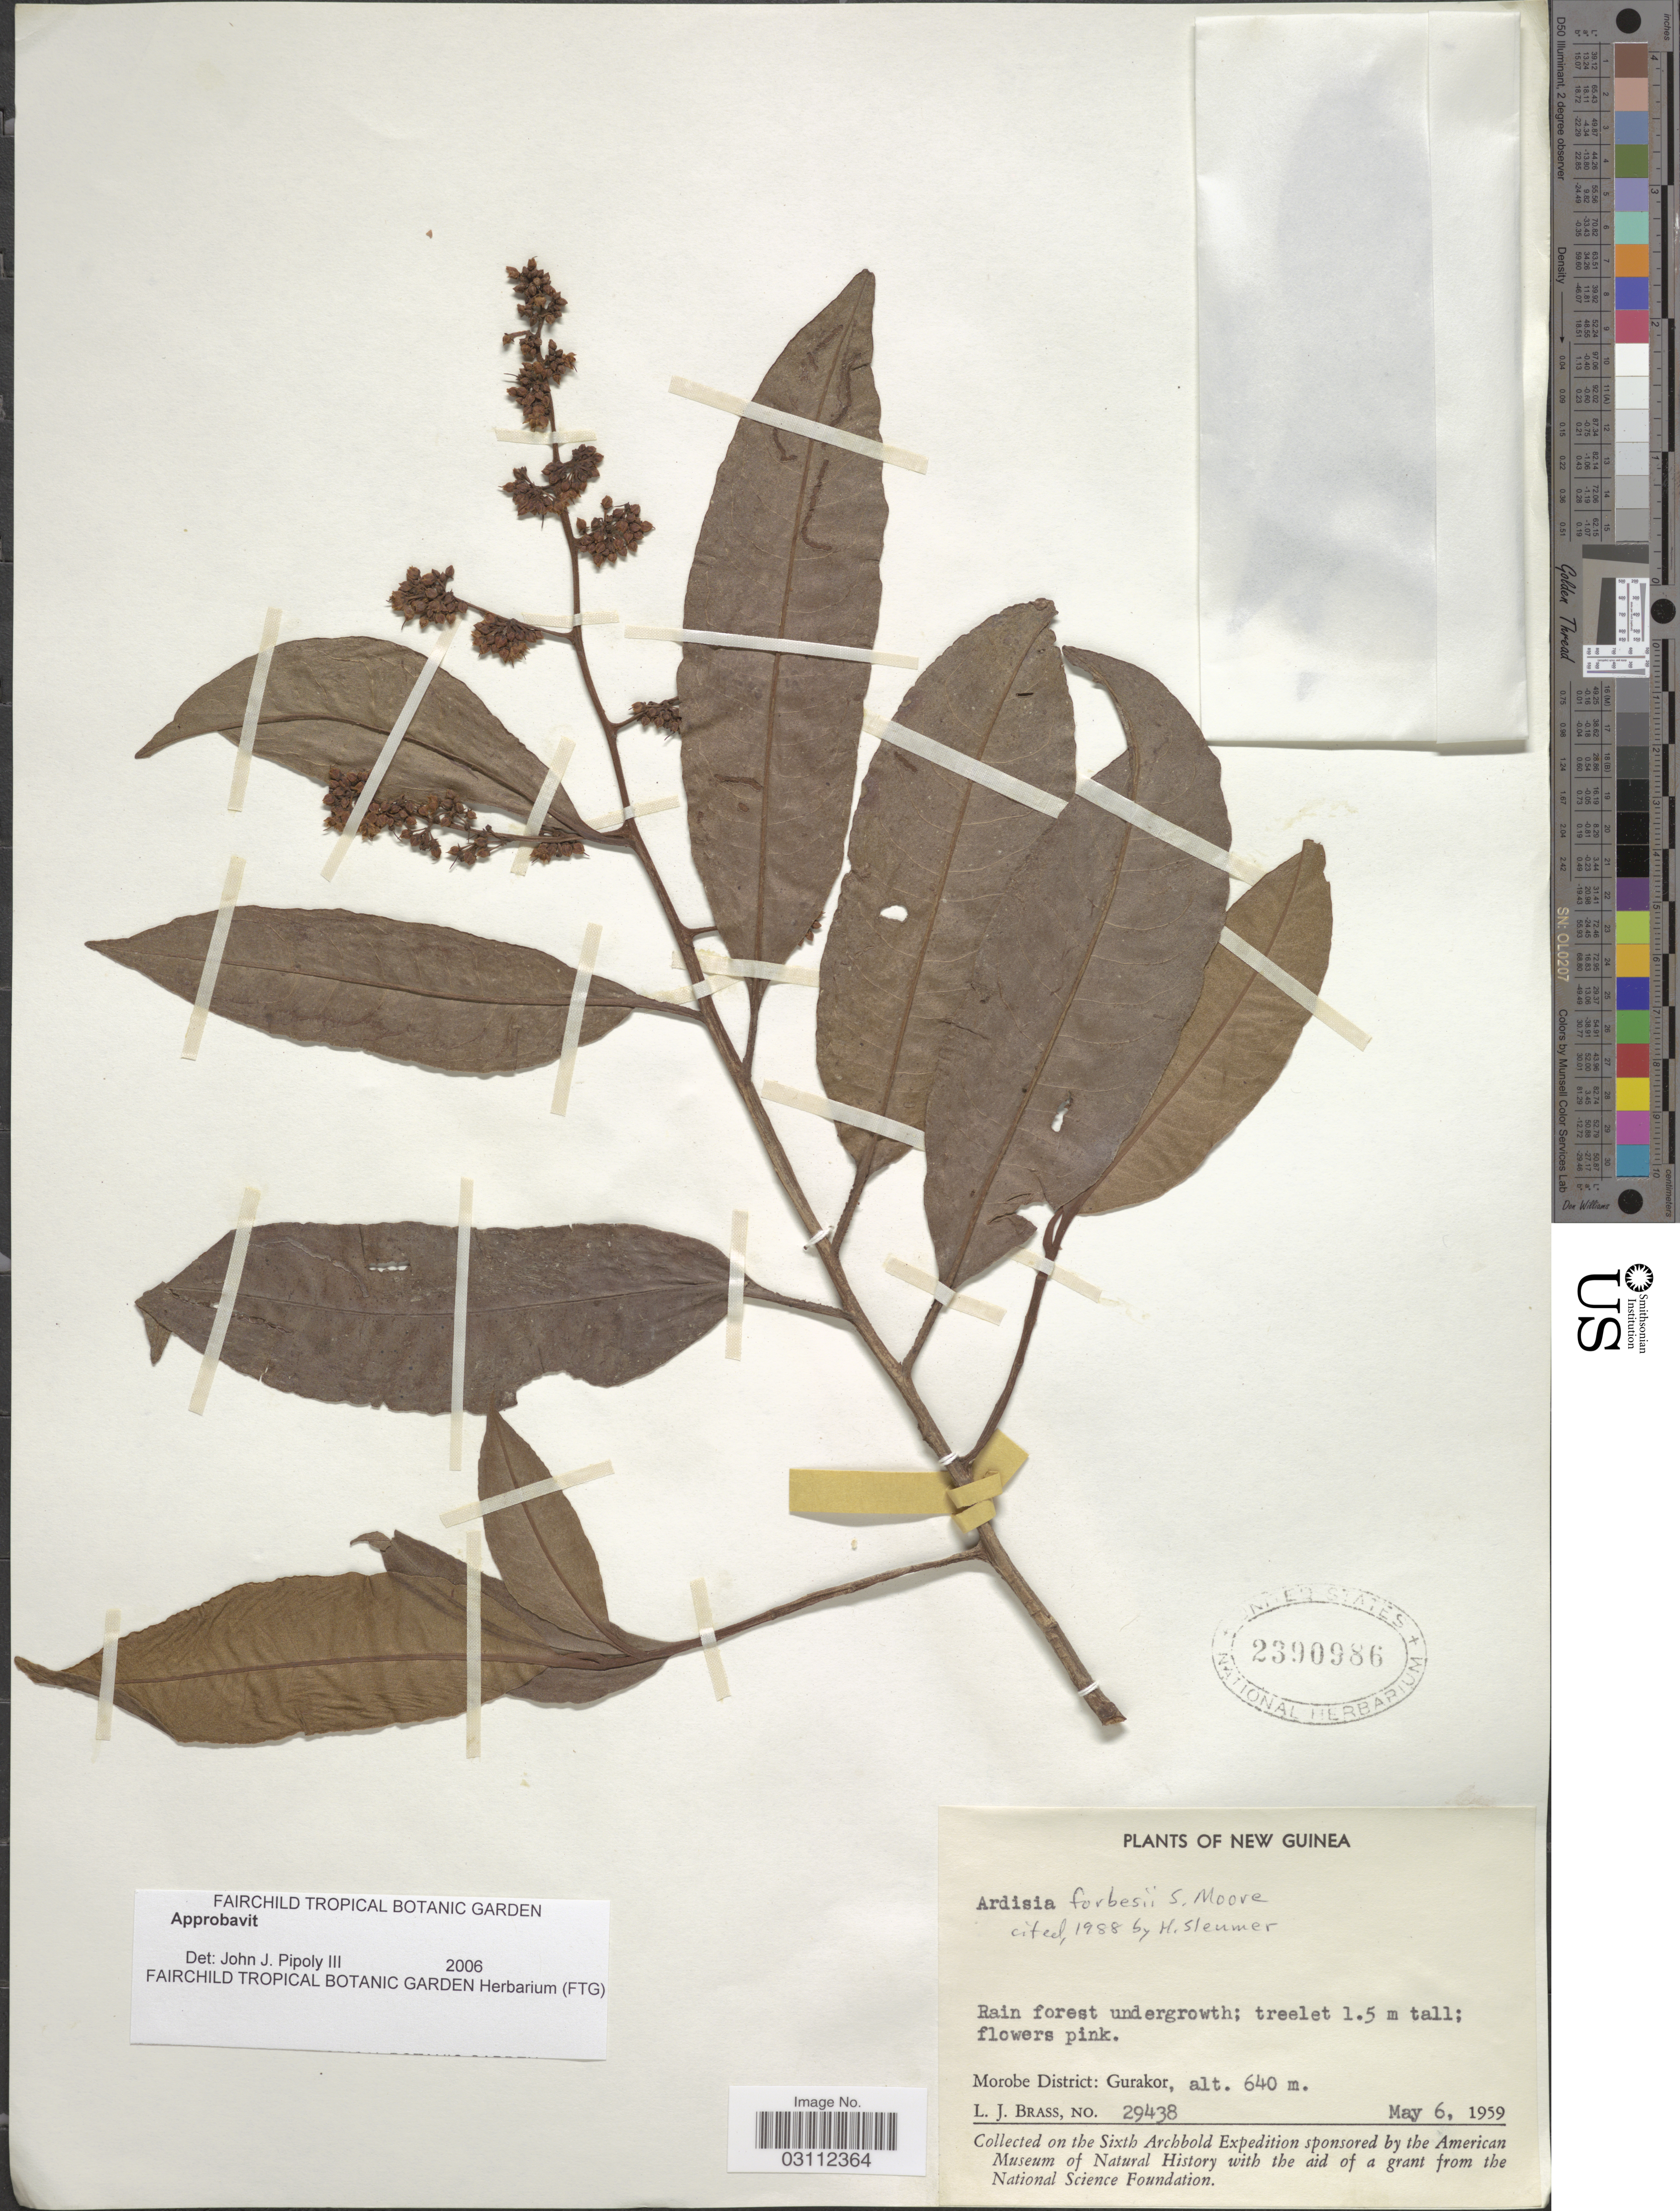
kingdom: Plantae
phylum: Tracheophyta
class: Magnoliopsida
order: Ericales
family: Primulaceae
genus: Ardisia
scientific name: Ardisia forbesii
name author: S. Moore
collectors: L. J. Brass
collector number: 29438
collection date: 1959-05-06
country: Papua New Guinea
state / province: Morobe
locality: New Guinea. Morobe District: Gurakor.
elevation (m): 640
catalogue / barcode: US 2390986